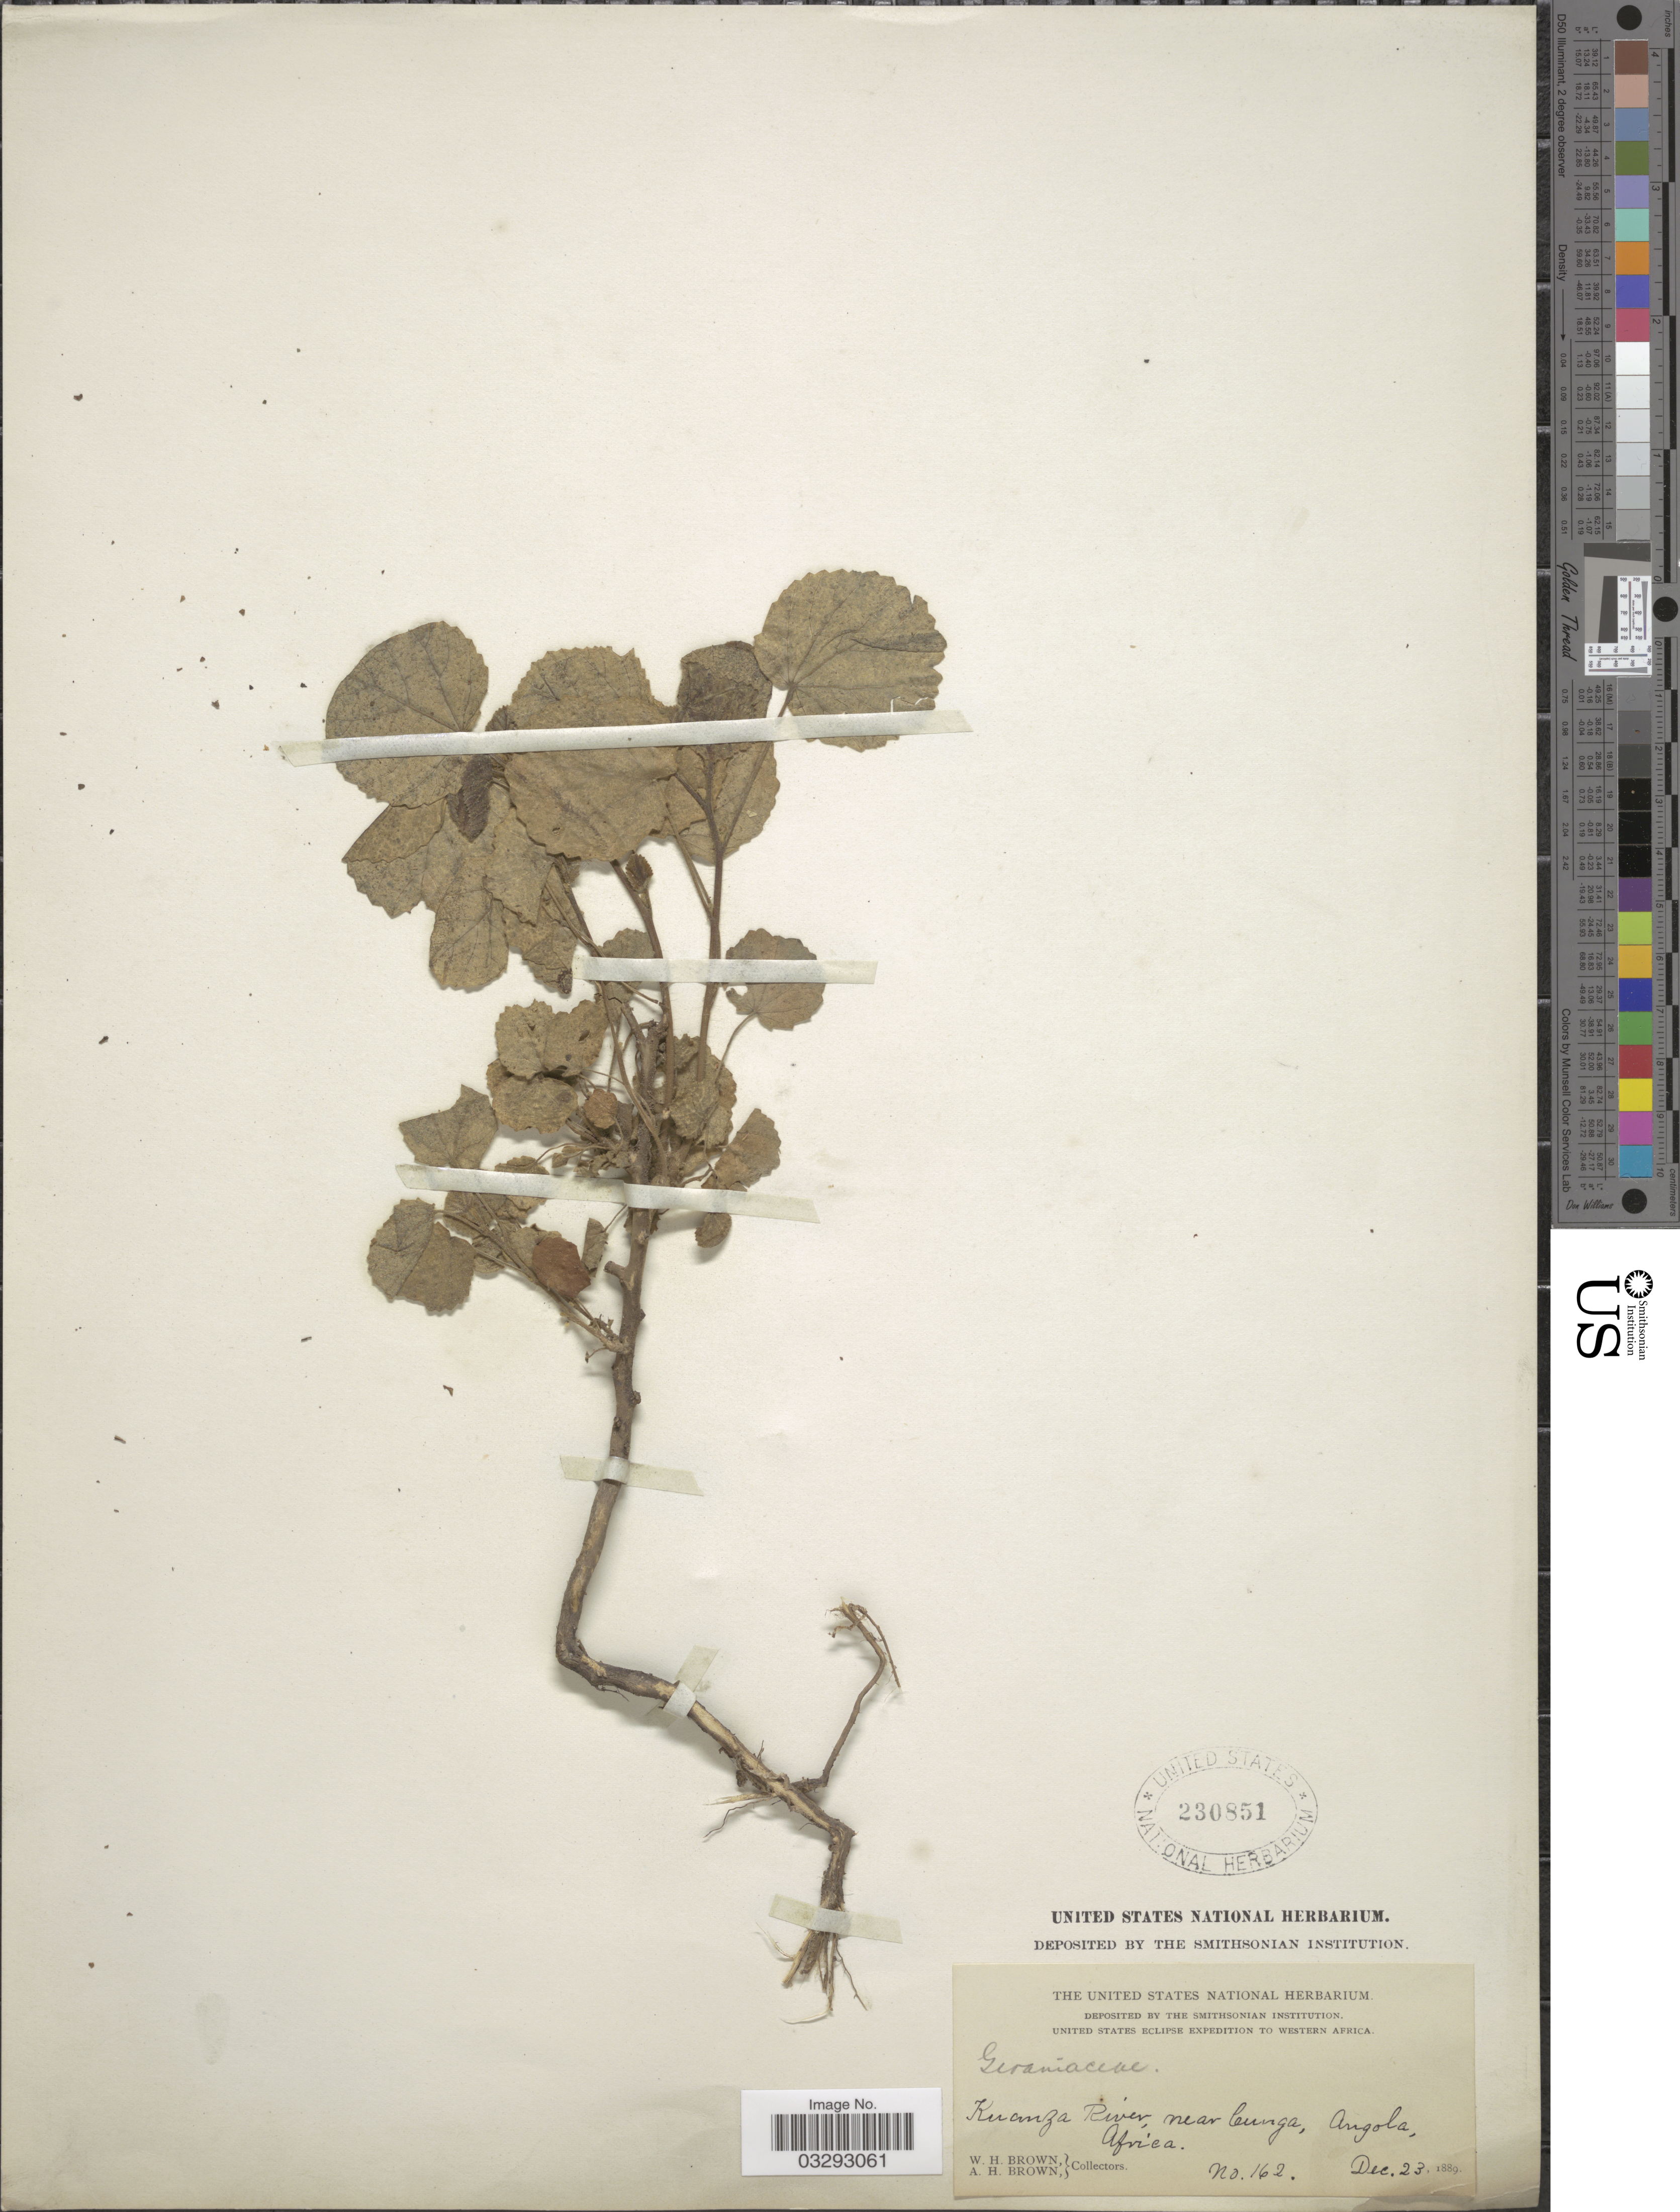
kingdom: Plantae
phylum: Tracheophyta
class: Magnoliopsida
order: Geraniales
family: Geraniaceae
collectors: W. H. Brown & A. H. Brown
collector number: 162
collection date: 1889-12-23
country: Angola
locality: Kuanza River, near Cunga. Western Africa.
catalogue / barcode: US 230851